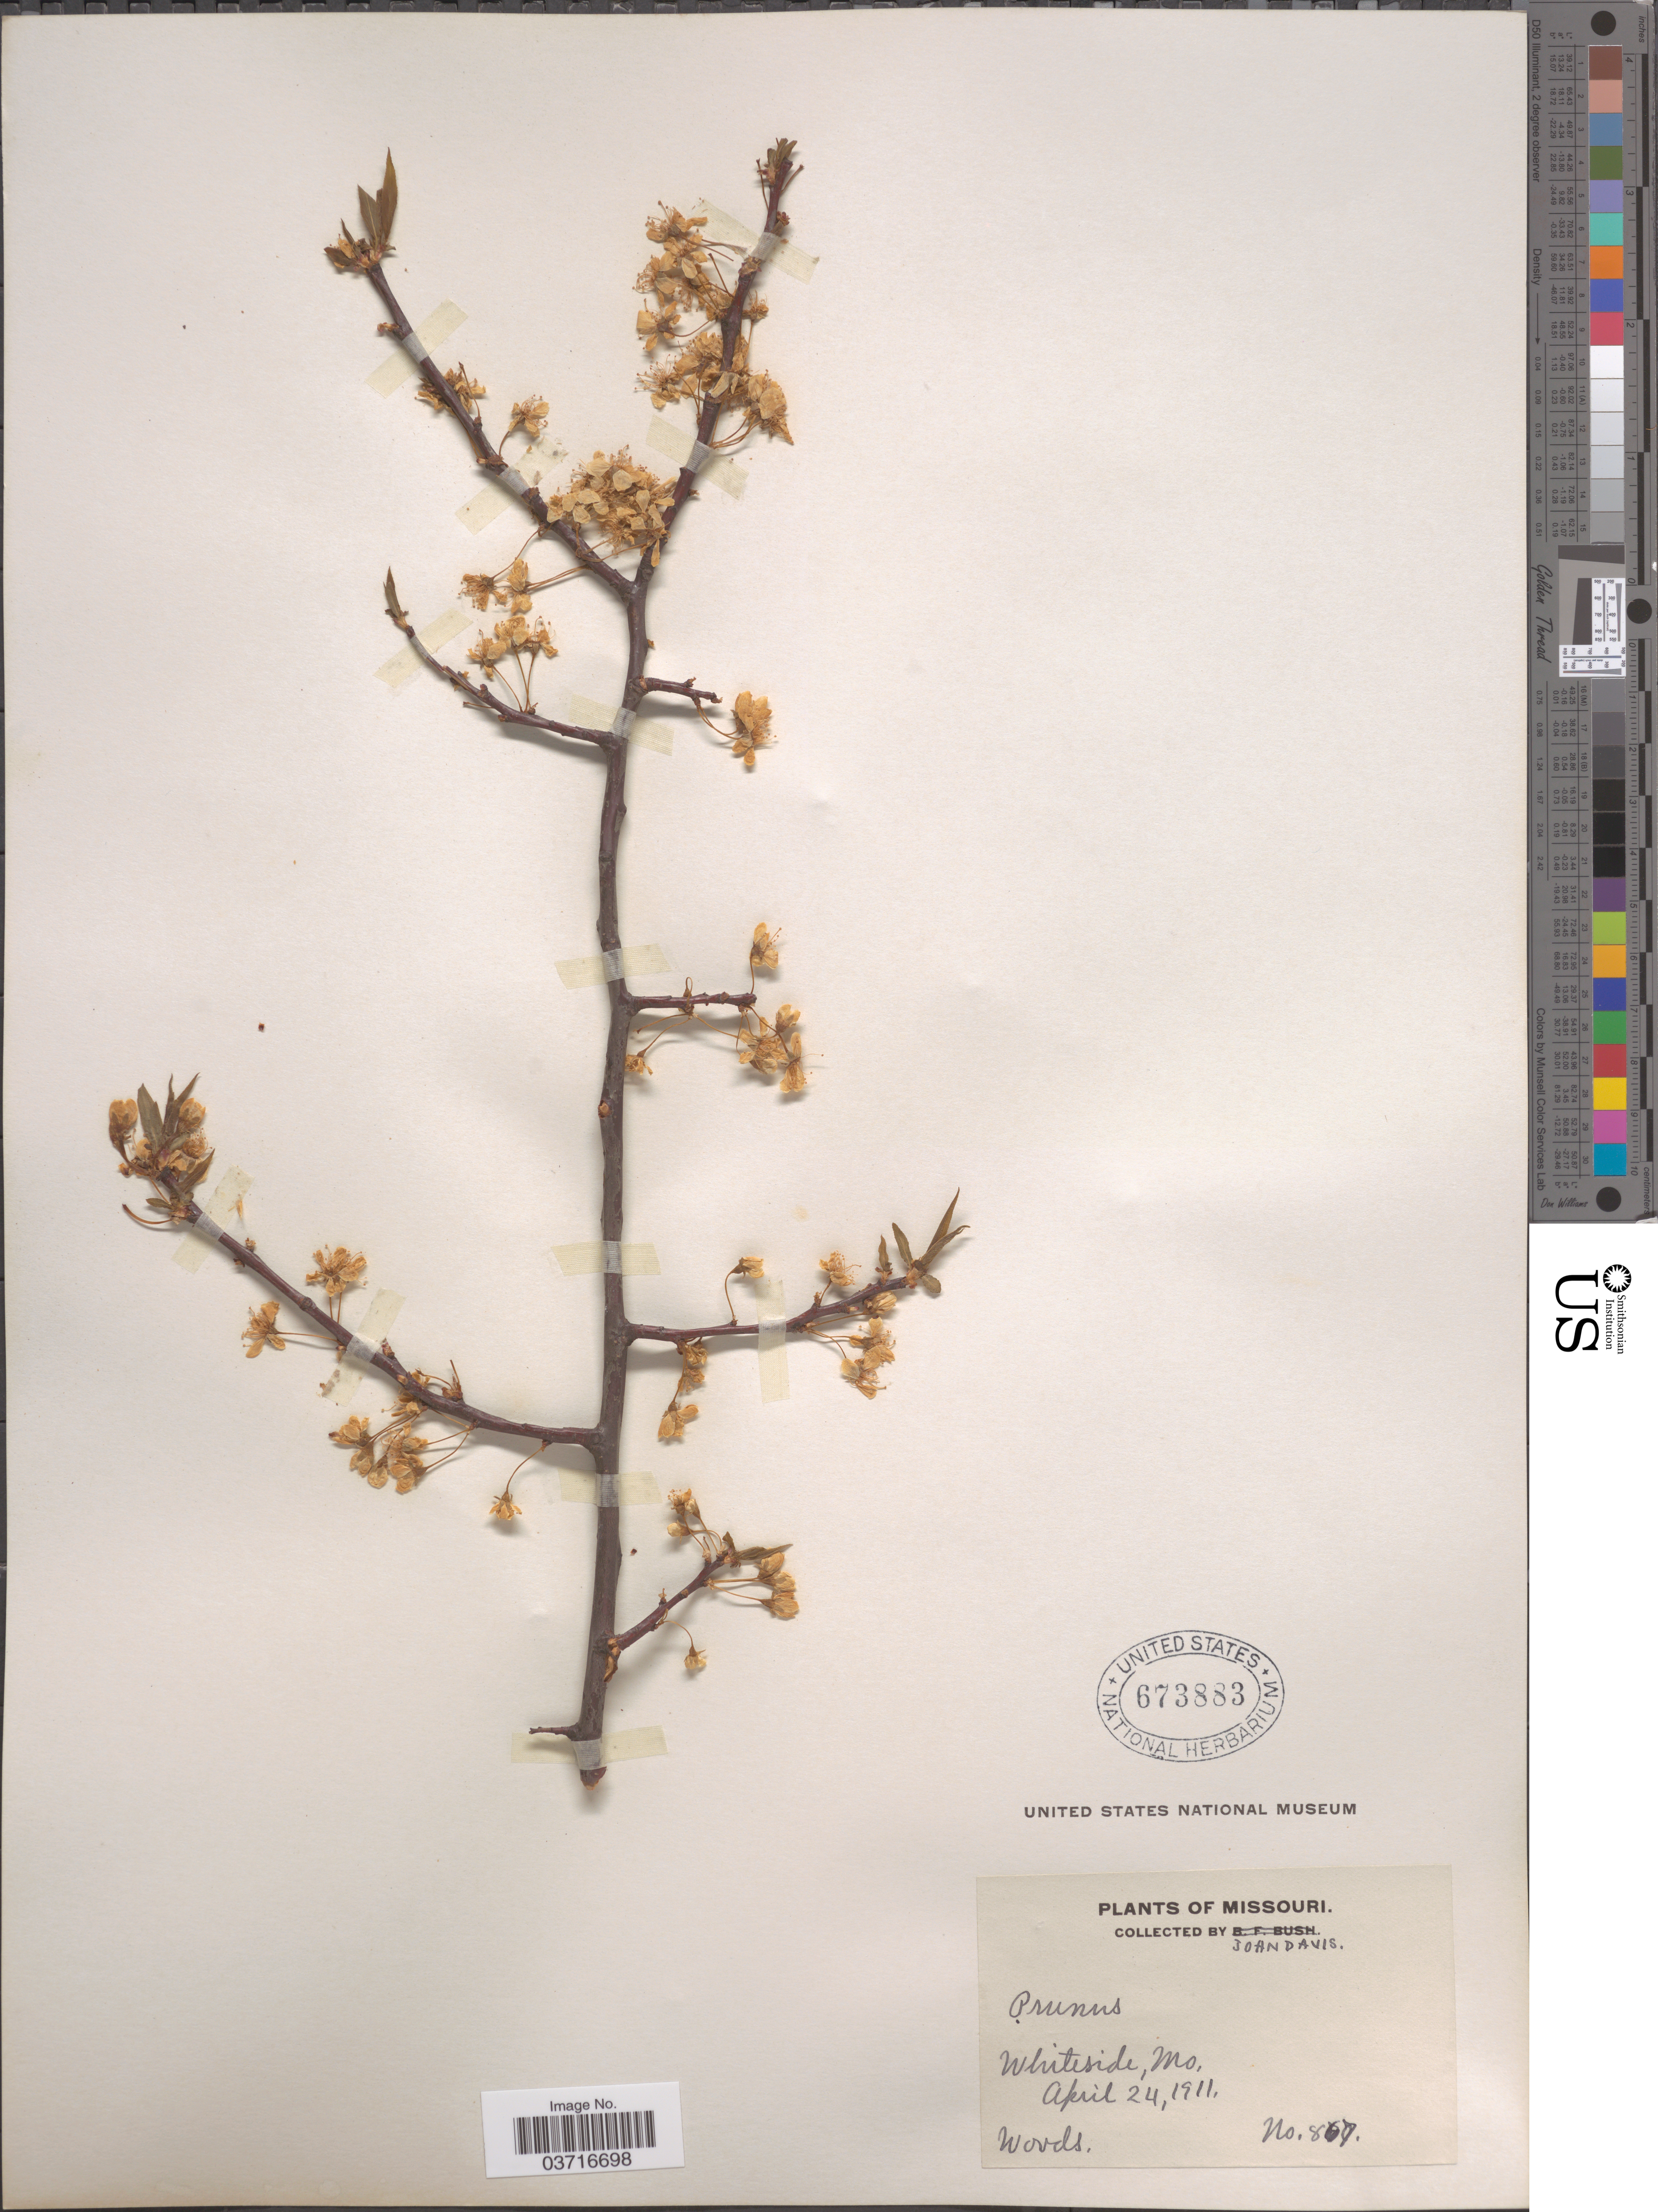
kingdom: Plantae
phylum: Tracheophyta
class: Magnoliopsida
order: Rosales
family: Rosaceae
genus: Prunus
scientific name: Prunus sp.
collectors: J. Davis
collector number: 867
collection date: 1911-04-24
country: United States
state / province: Missouri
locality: Whiteside.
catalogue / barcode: US 673883